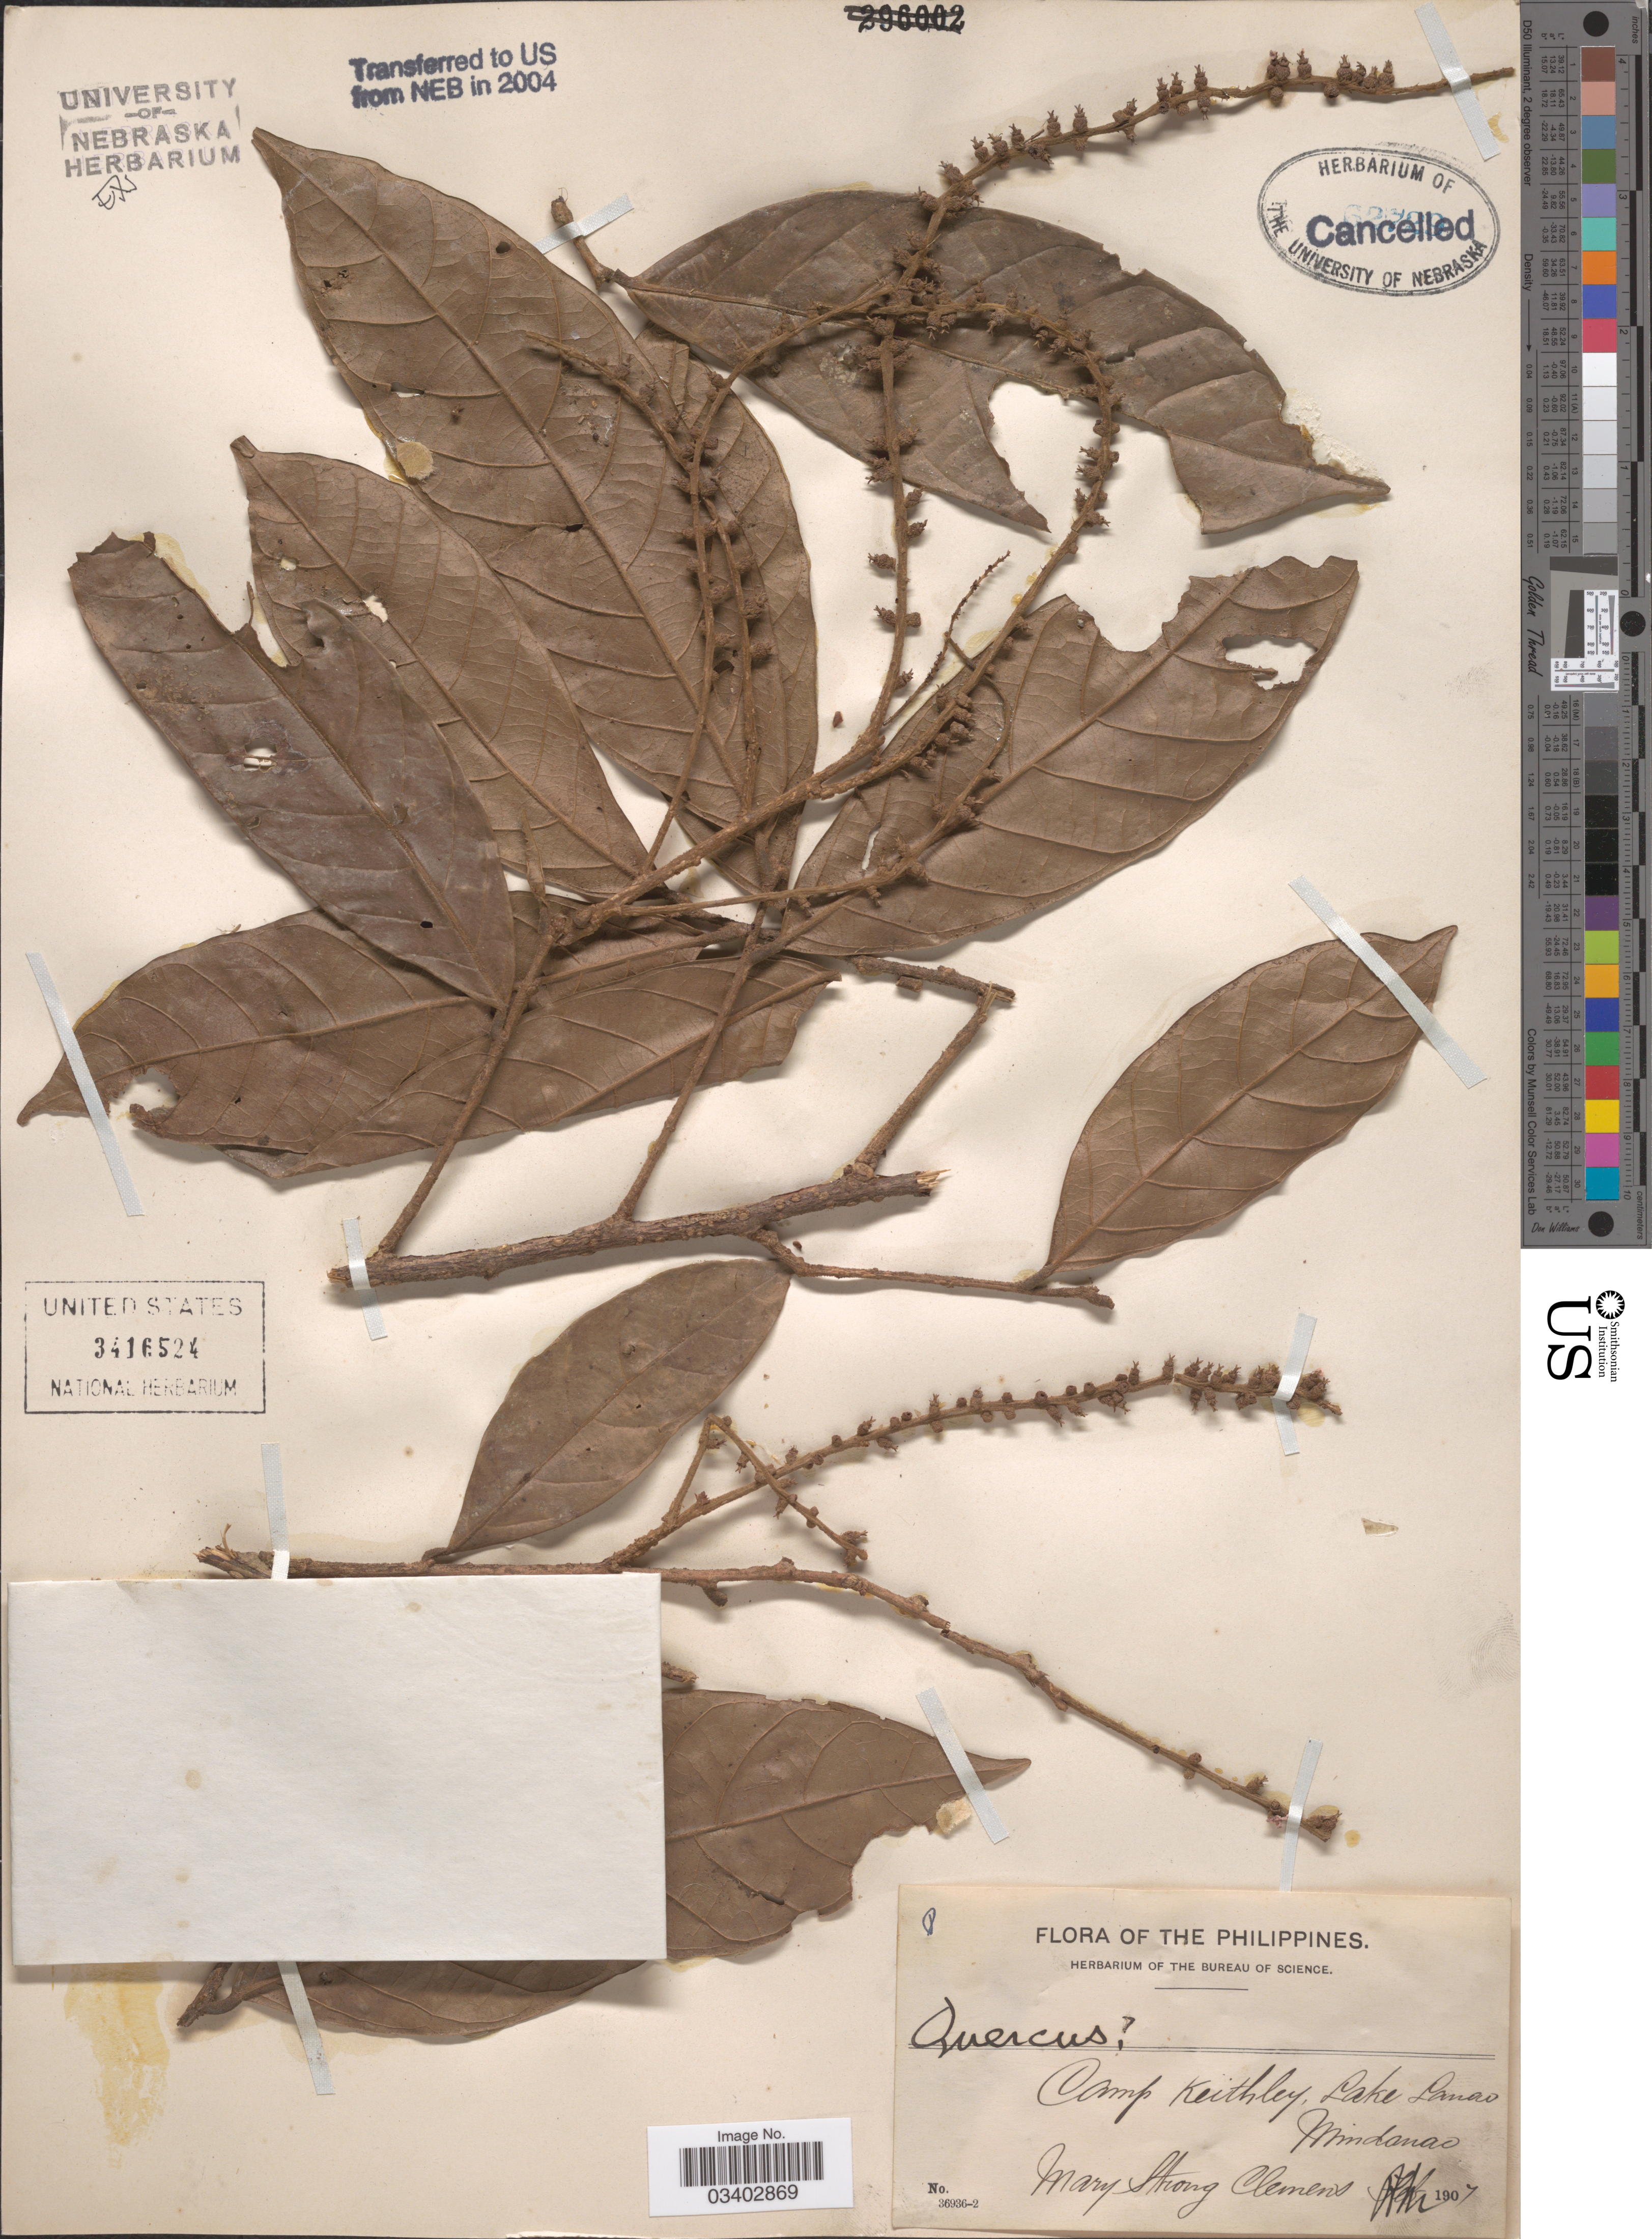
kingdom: Plantae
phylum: Tracheophyta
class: Magnoliopsida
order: Fagales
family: Fagaceae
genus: Lithocarpus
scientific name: Lithocarpus sp.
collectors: M. S. Clemens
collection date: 1907-04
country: Philippines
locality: Camp Keithley, Lake Lanao, Mindanao.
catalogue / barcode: US 3416524